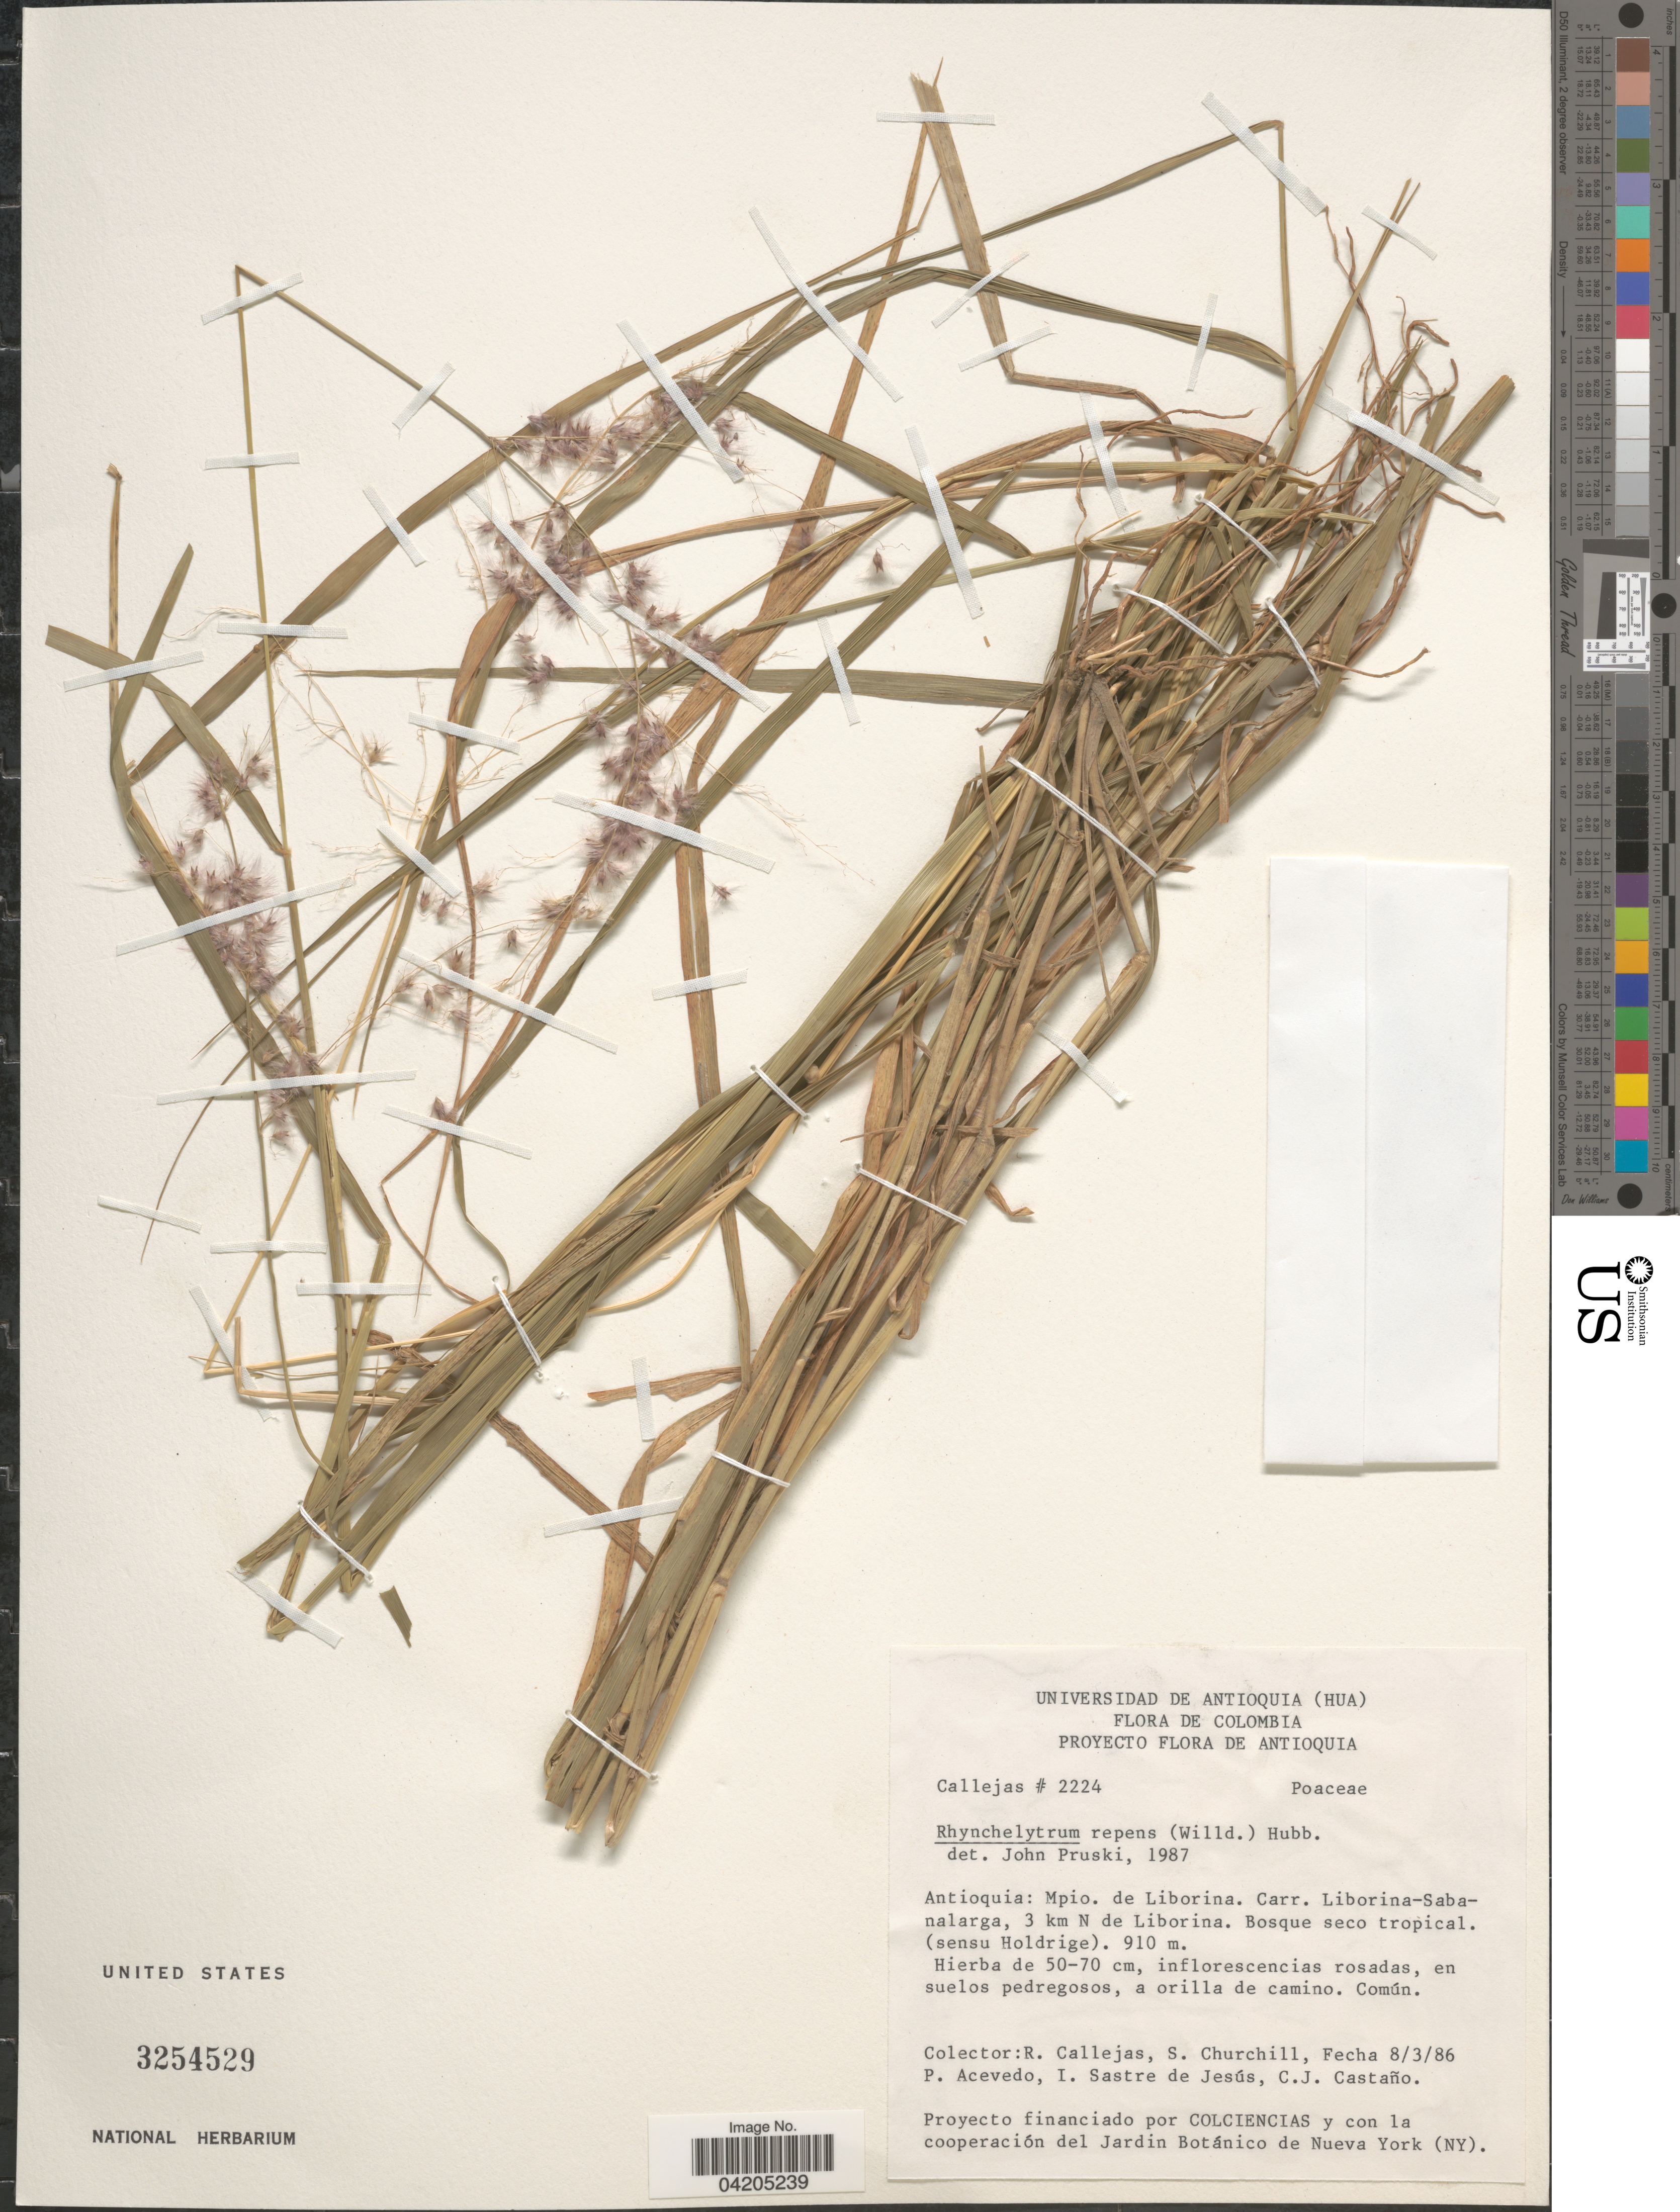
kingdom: Plantae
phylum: Tracheophyta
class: Liliopsida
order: Poales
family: Poaceae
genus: Melinis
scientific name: Melinis repens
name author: (Willd.) Zizka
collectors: R. Callejas, S. Churchill, P. Acevedo-Rodr., I. Sastre-de Jesús & C. Castaño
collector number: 2224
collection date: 1986-03-08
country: Colombia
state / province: Antioquia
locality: Mpio. de Liborina. Carr. Liborina-Sabanalarga, 3 km N de Liborina. Bosque seco tropical. (sensu Holdrige).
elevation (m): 910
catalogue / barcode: US 3254529